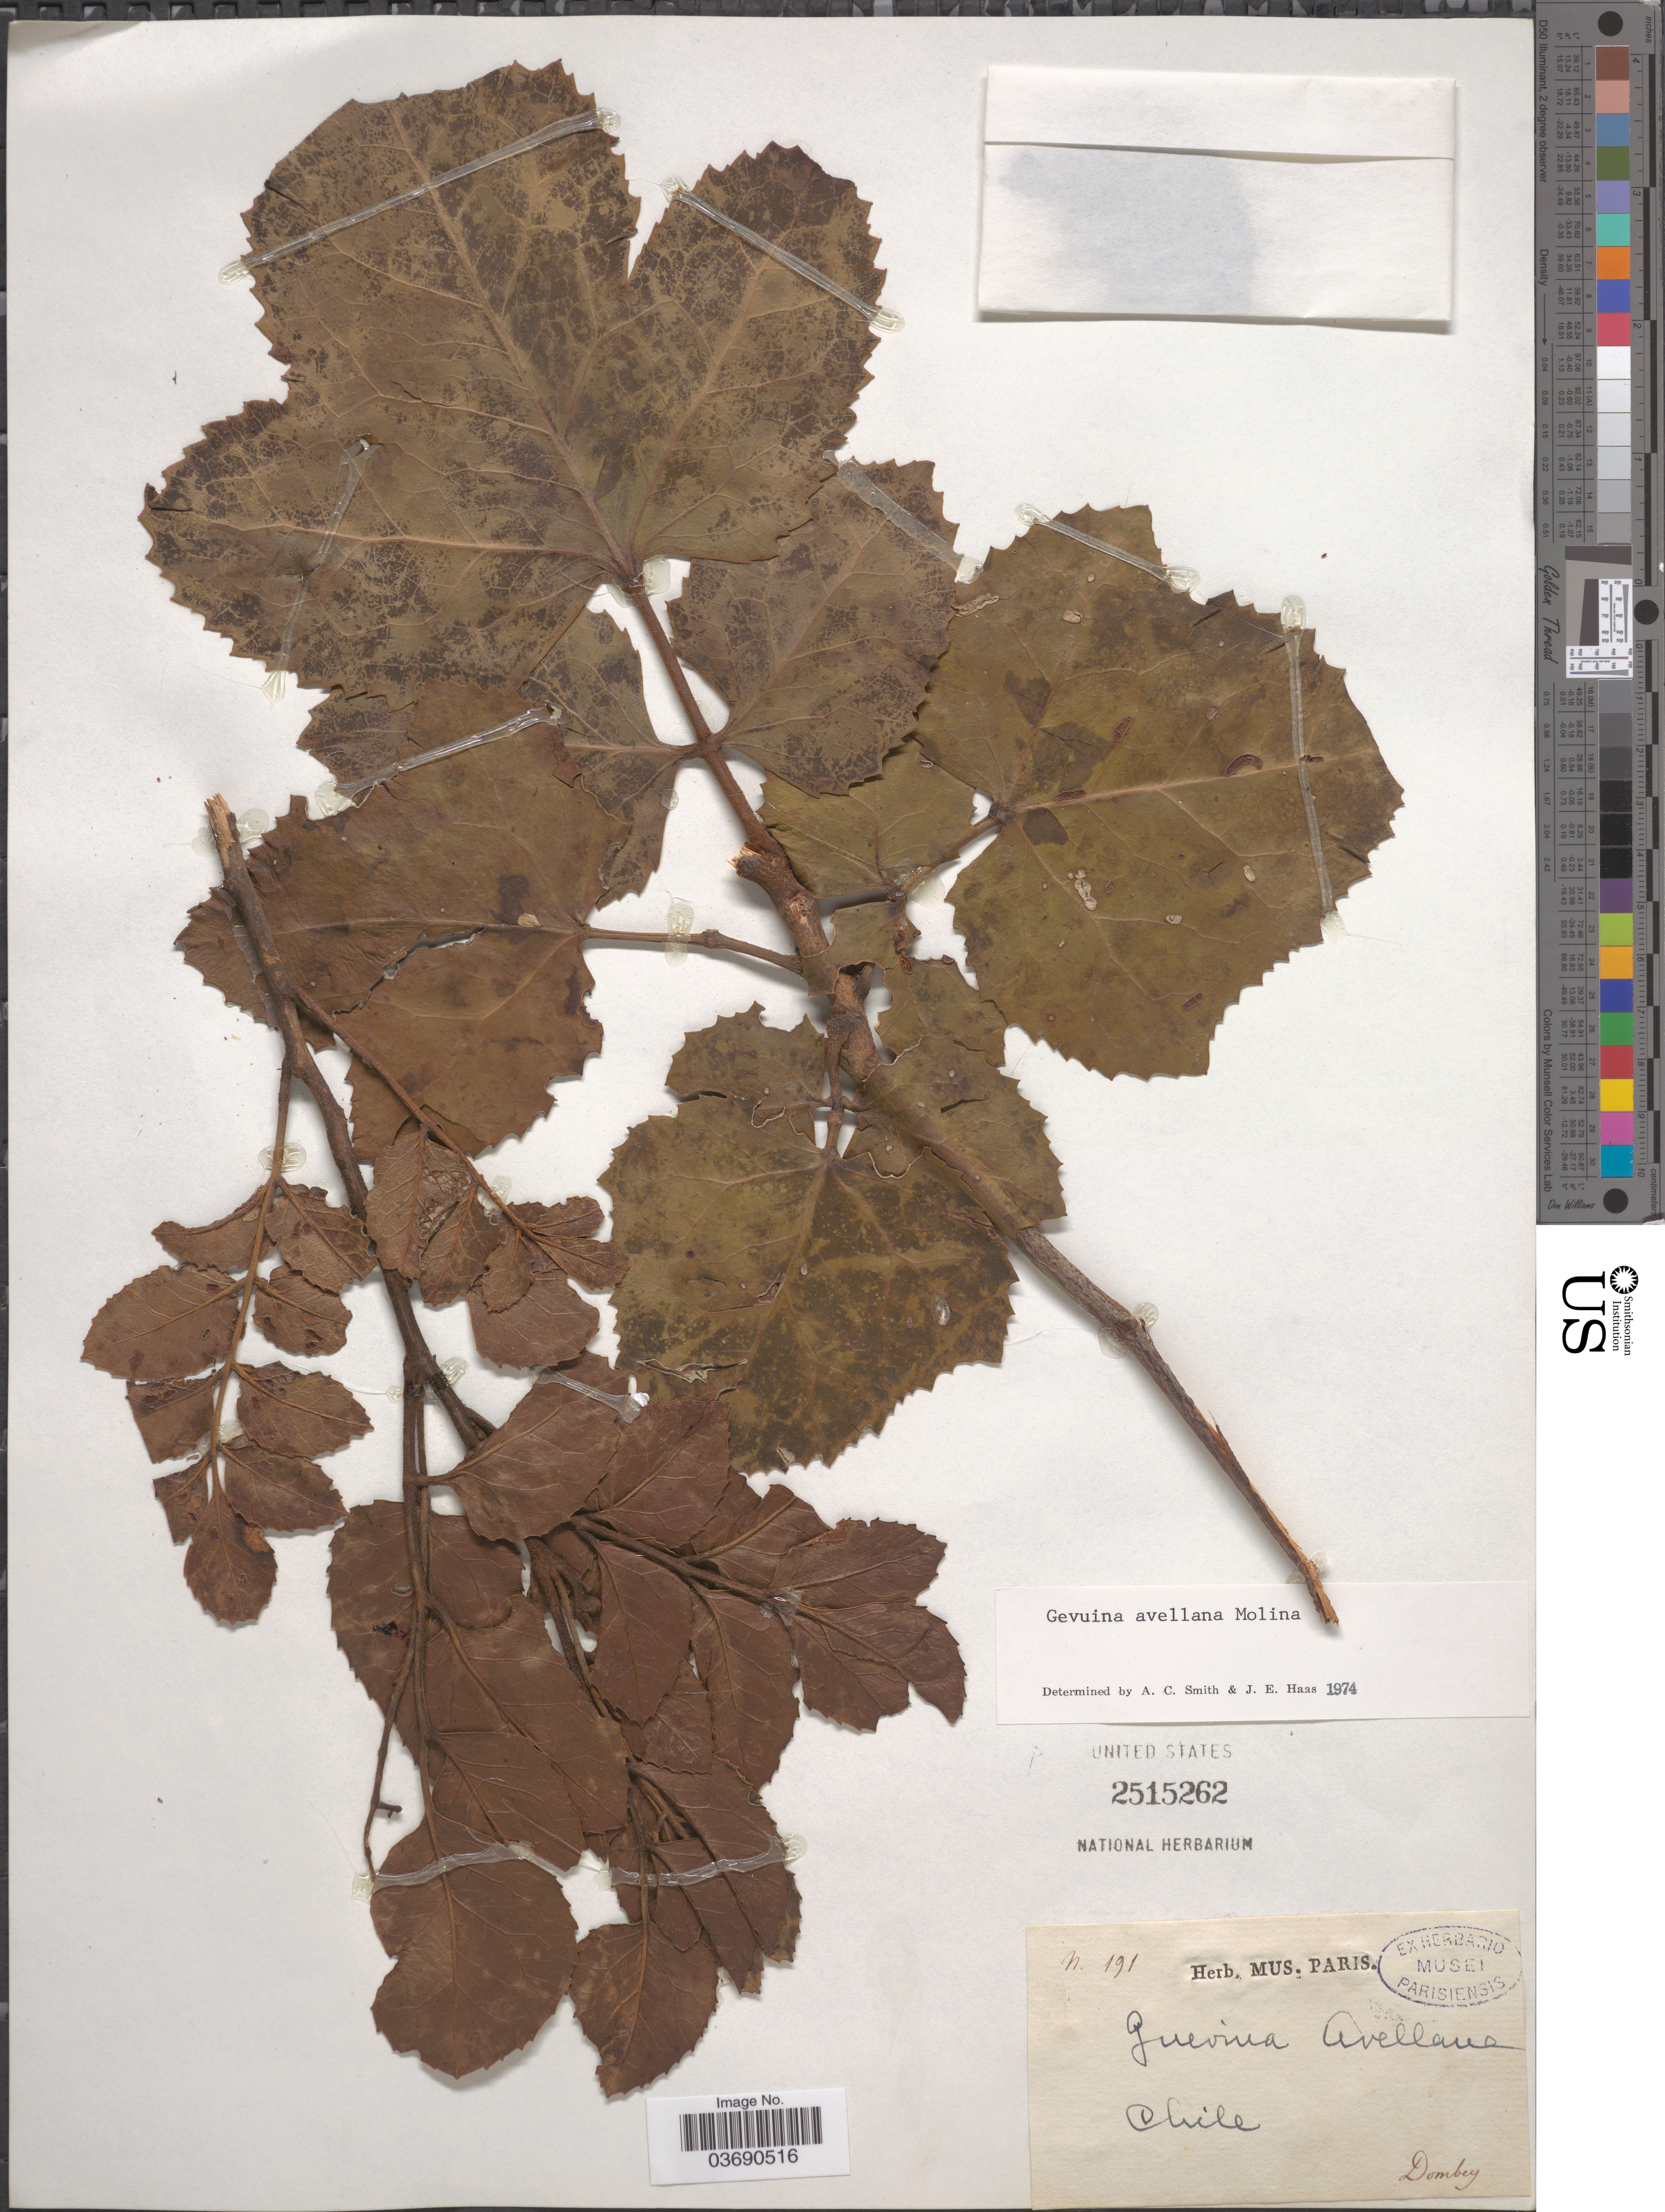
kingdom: Plantae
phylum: Tracheophyta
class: Magnoliopsida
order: Proteales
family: Proteaceae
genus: Gevuina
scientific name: Gevuina avellana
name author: Molina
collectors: Dombey, --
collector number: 191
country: Chile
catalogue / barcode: US 2515262